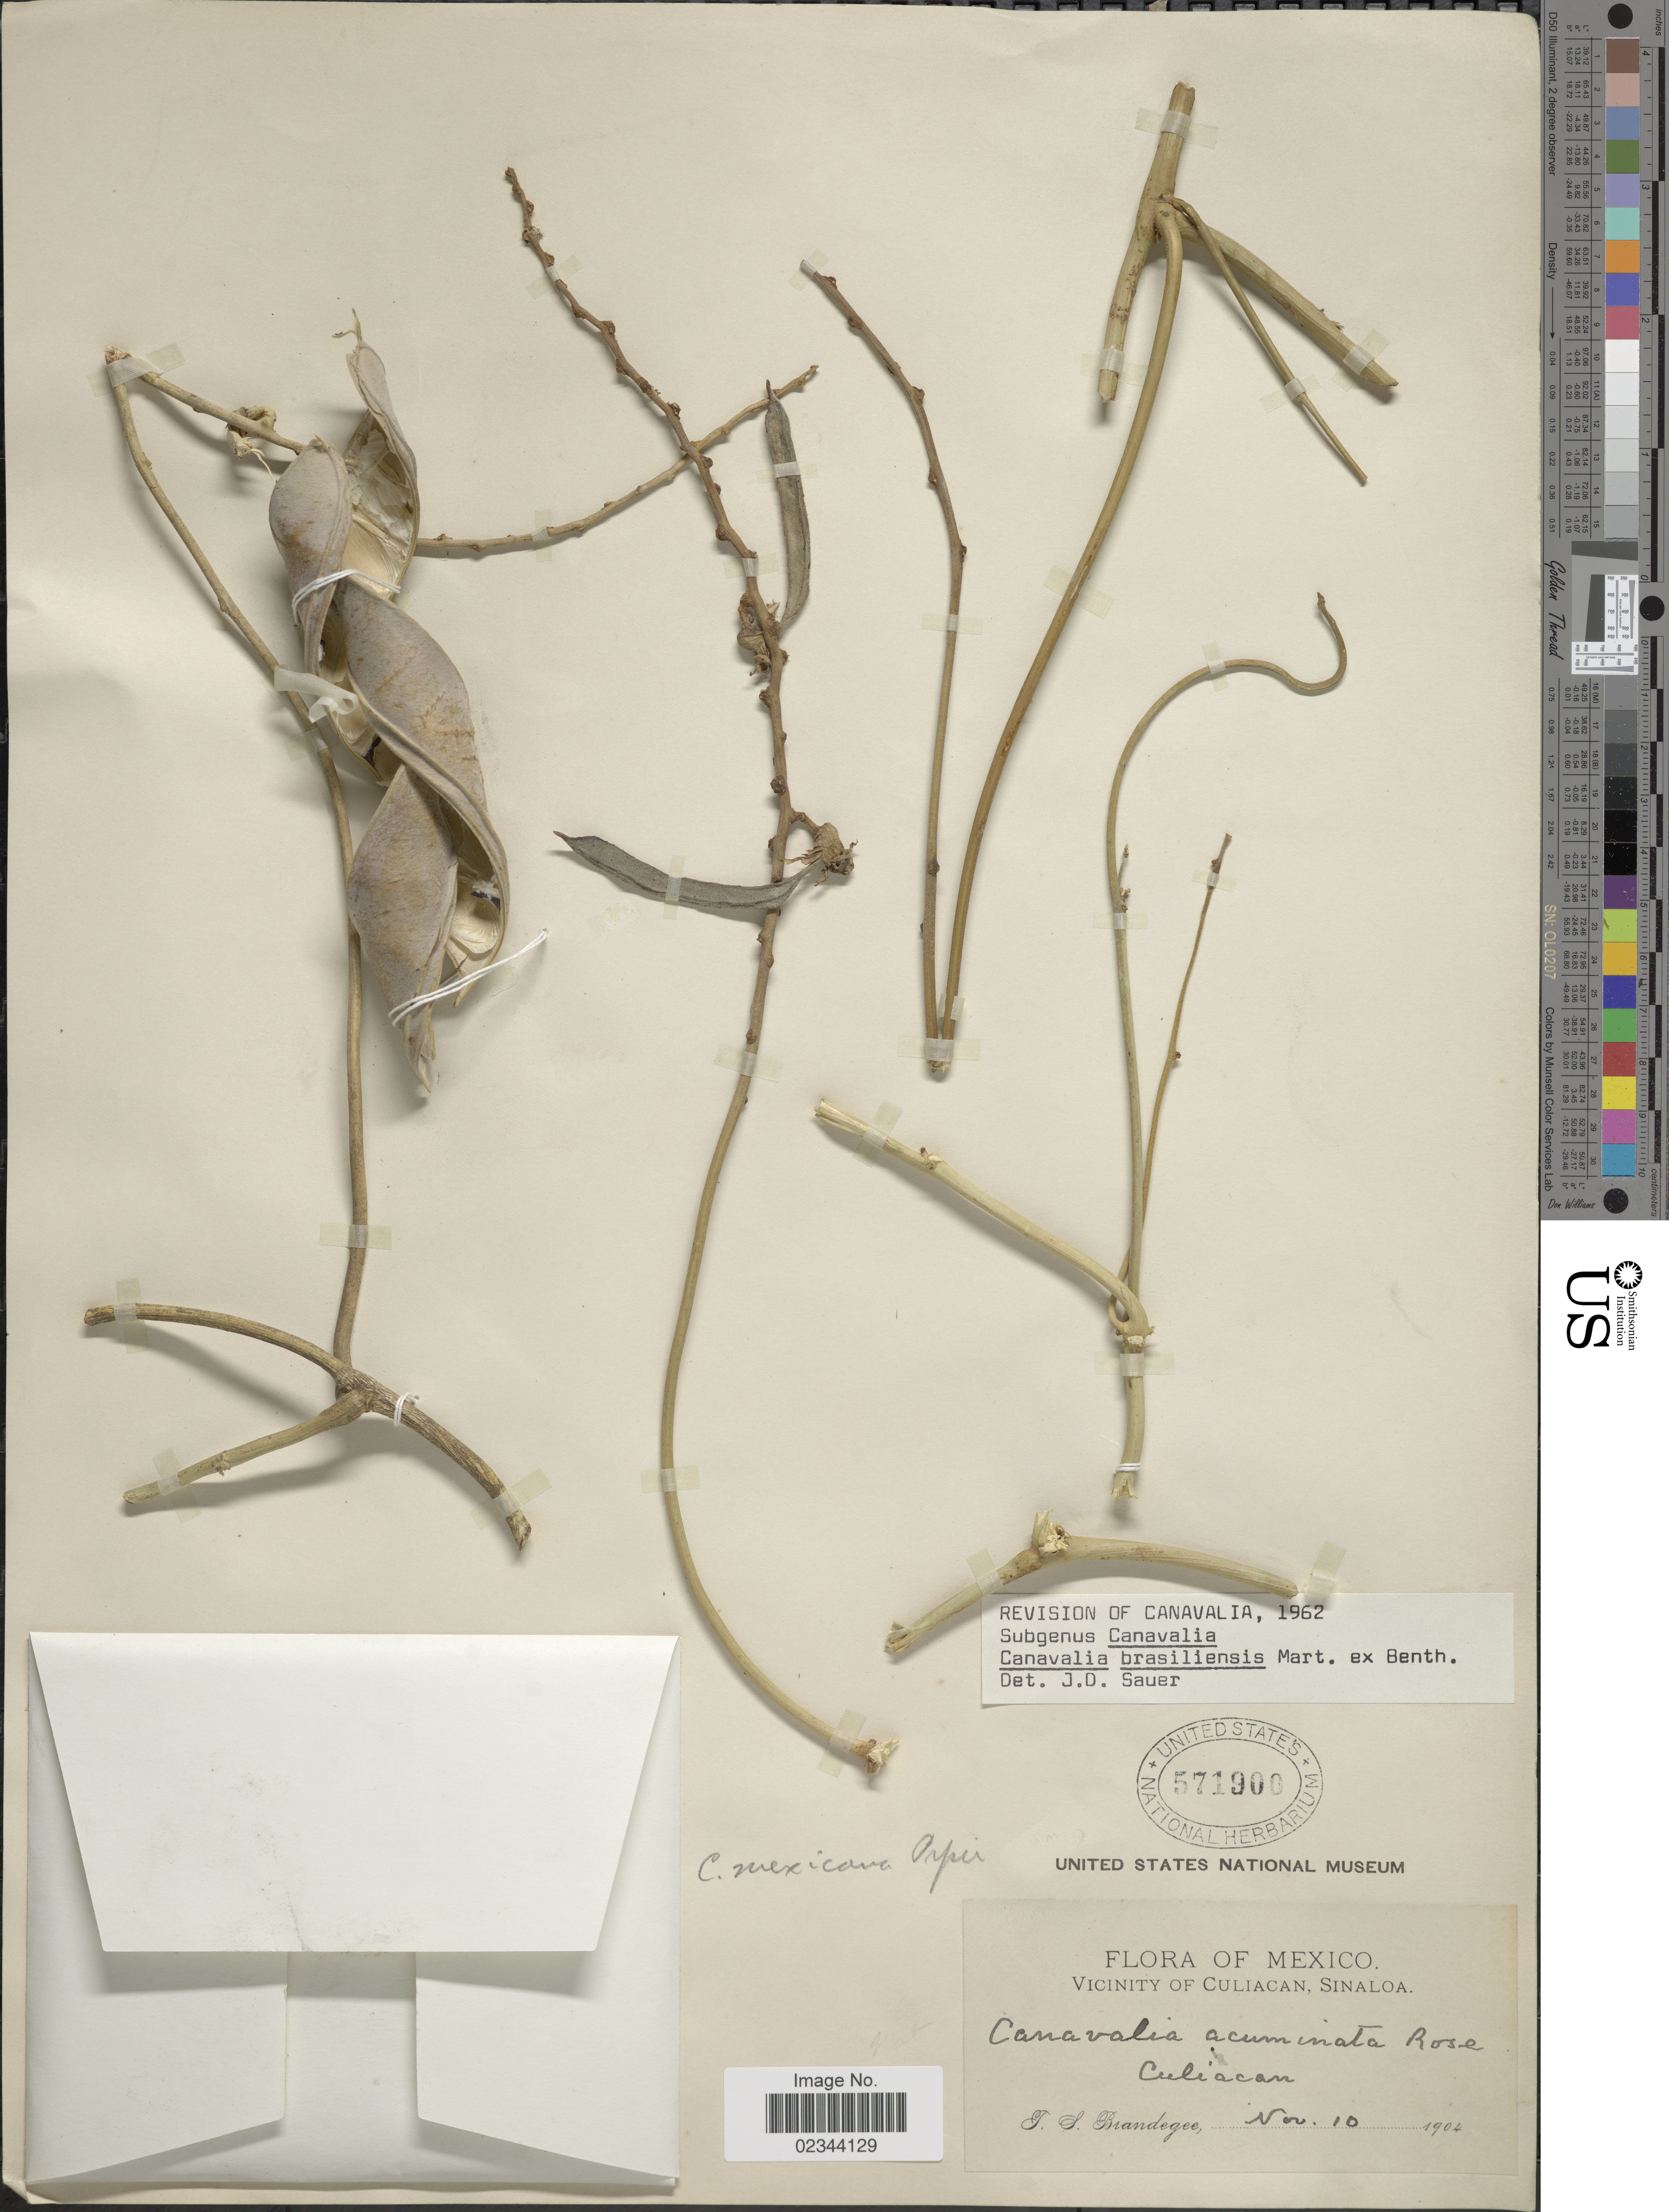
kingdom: Plantae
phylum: Tracheophyta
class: Magnoliopsida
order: Fabales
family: Fabaceae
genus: Canavalia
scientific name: Canavalia brasiliensis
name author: Mart. ex Benth.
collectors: T. S. Brandegee (herbarium)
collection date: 1902-11-10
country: Mexico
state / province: Sinaloa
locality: Vicinity of Culiacan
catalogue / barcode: US 571900